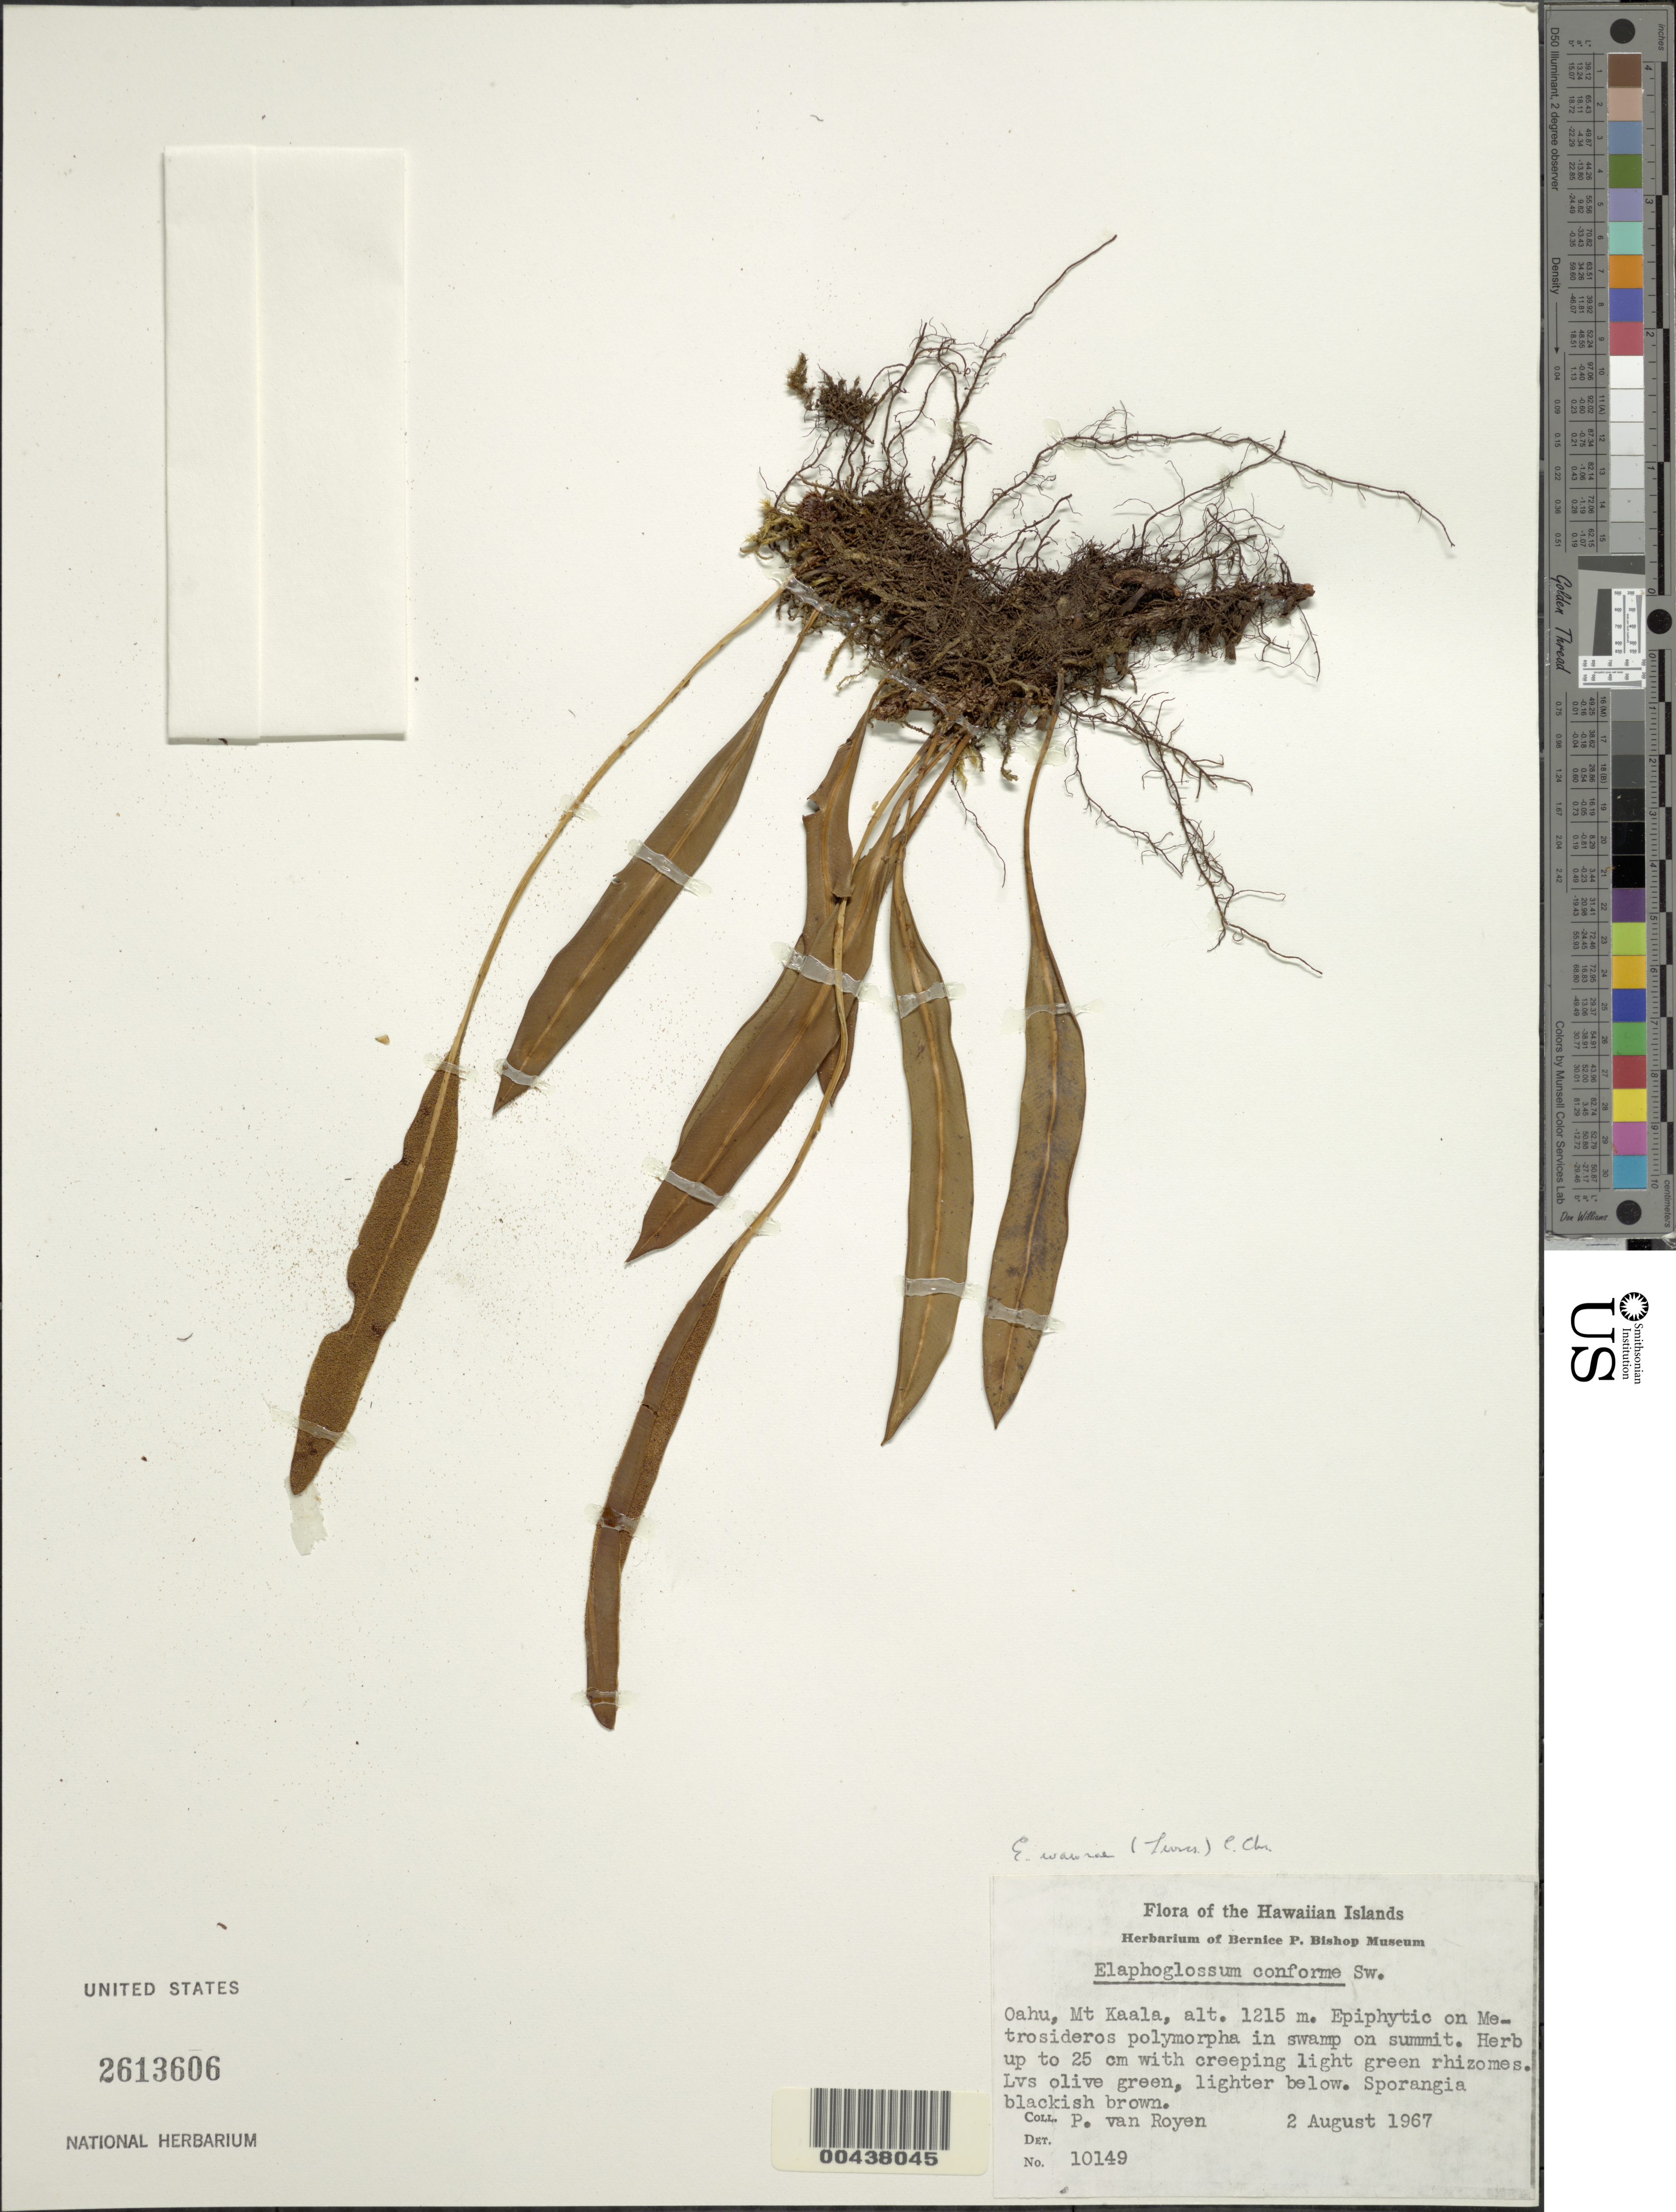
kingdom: Plantae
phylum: Tracheophyta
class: Polypodiopsida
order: Polypodiales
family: Dryopteridaceae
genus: Elaphoglossum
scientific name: Elaphoglossum wawrae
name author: (Luerss.) C. Chr.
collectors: P. van Royen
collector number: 10149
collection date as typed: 2 Aug 1967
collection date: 1967-08-02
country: United States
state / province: Hawaii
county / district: Honolulu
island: Oahu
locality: Mt. Kaala, on summit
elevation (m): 1215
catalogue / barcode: US 2613606